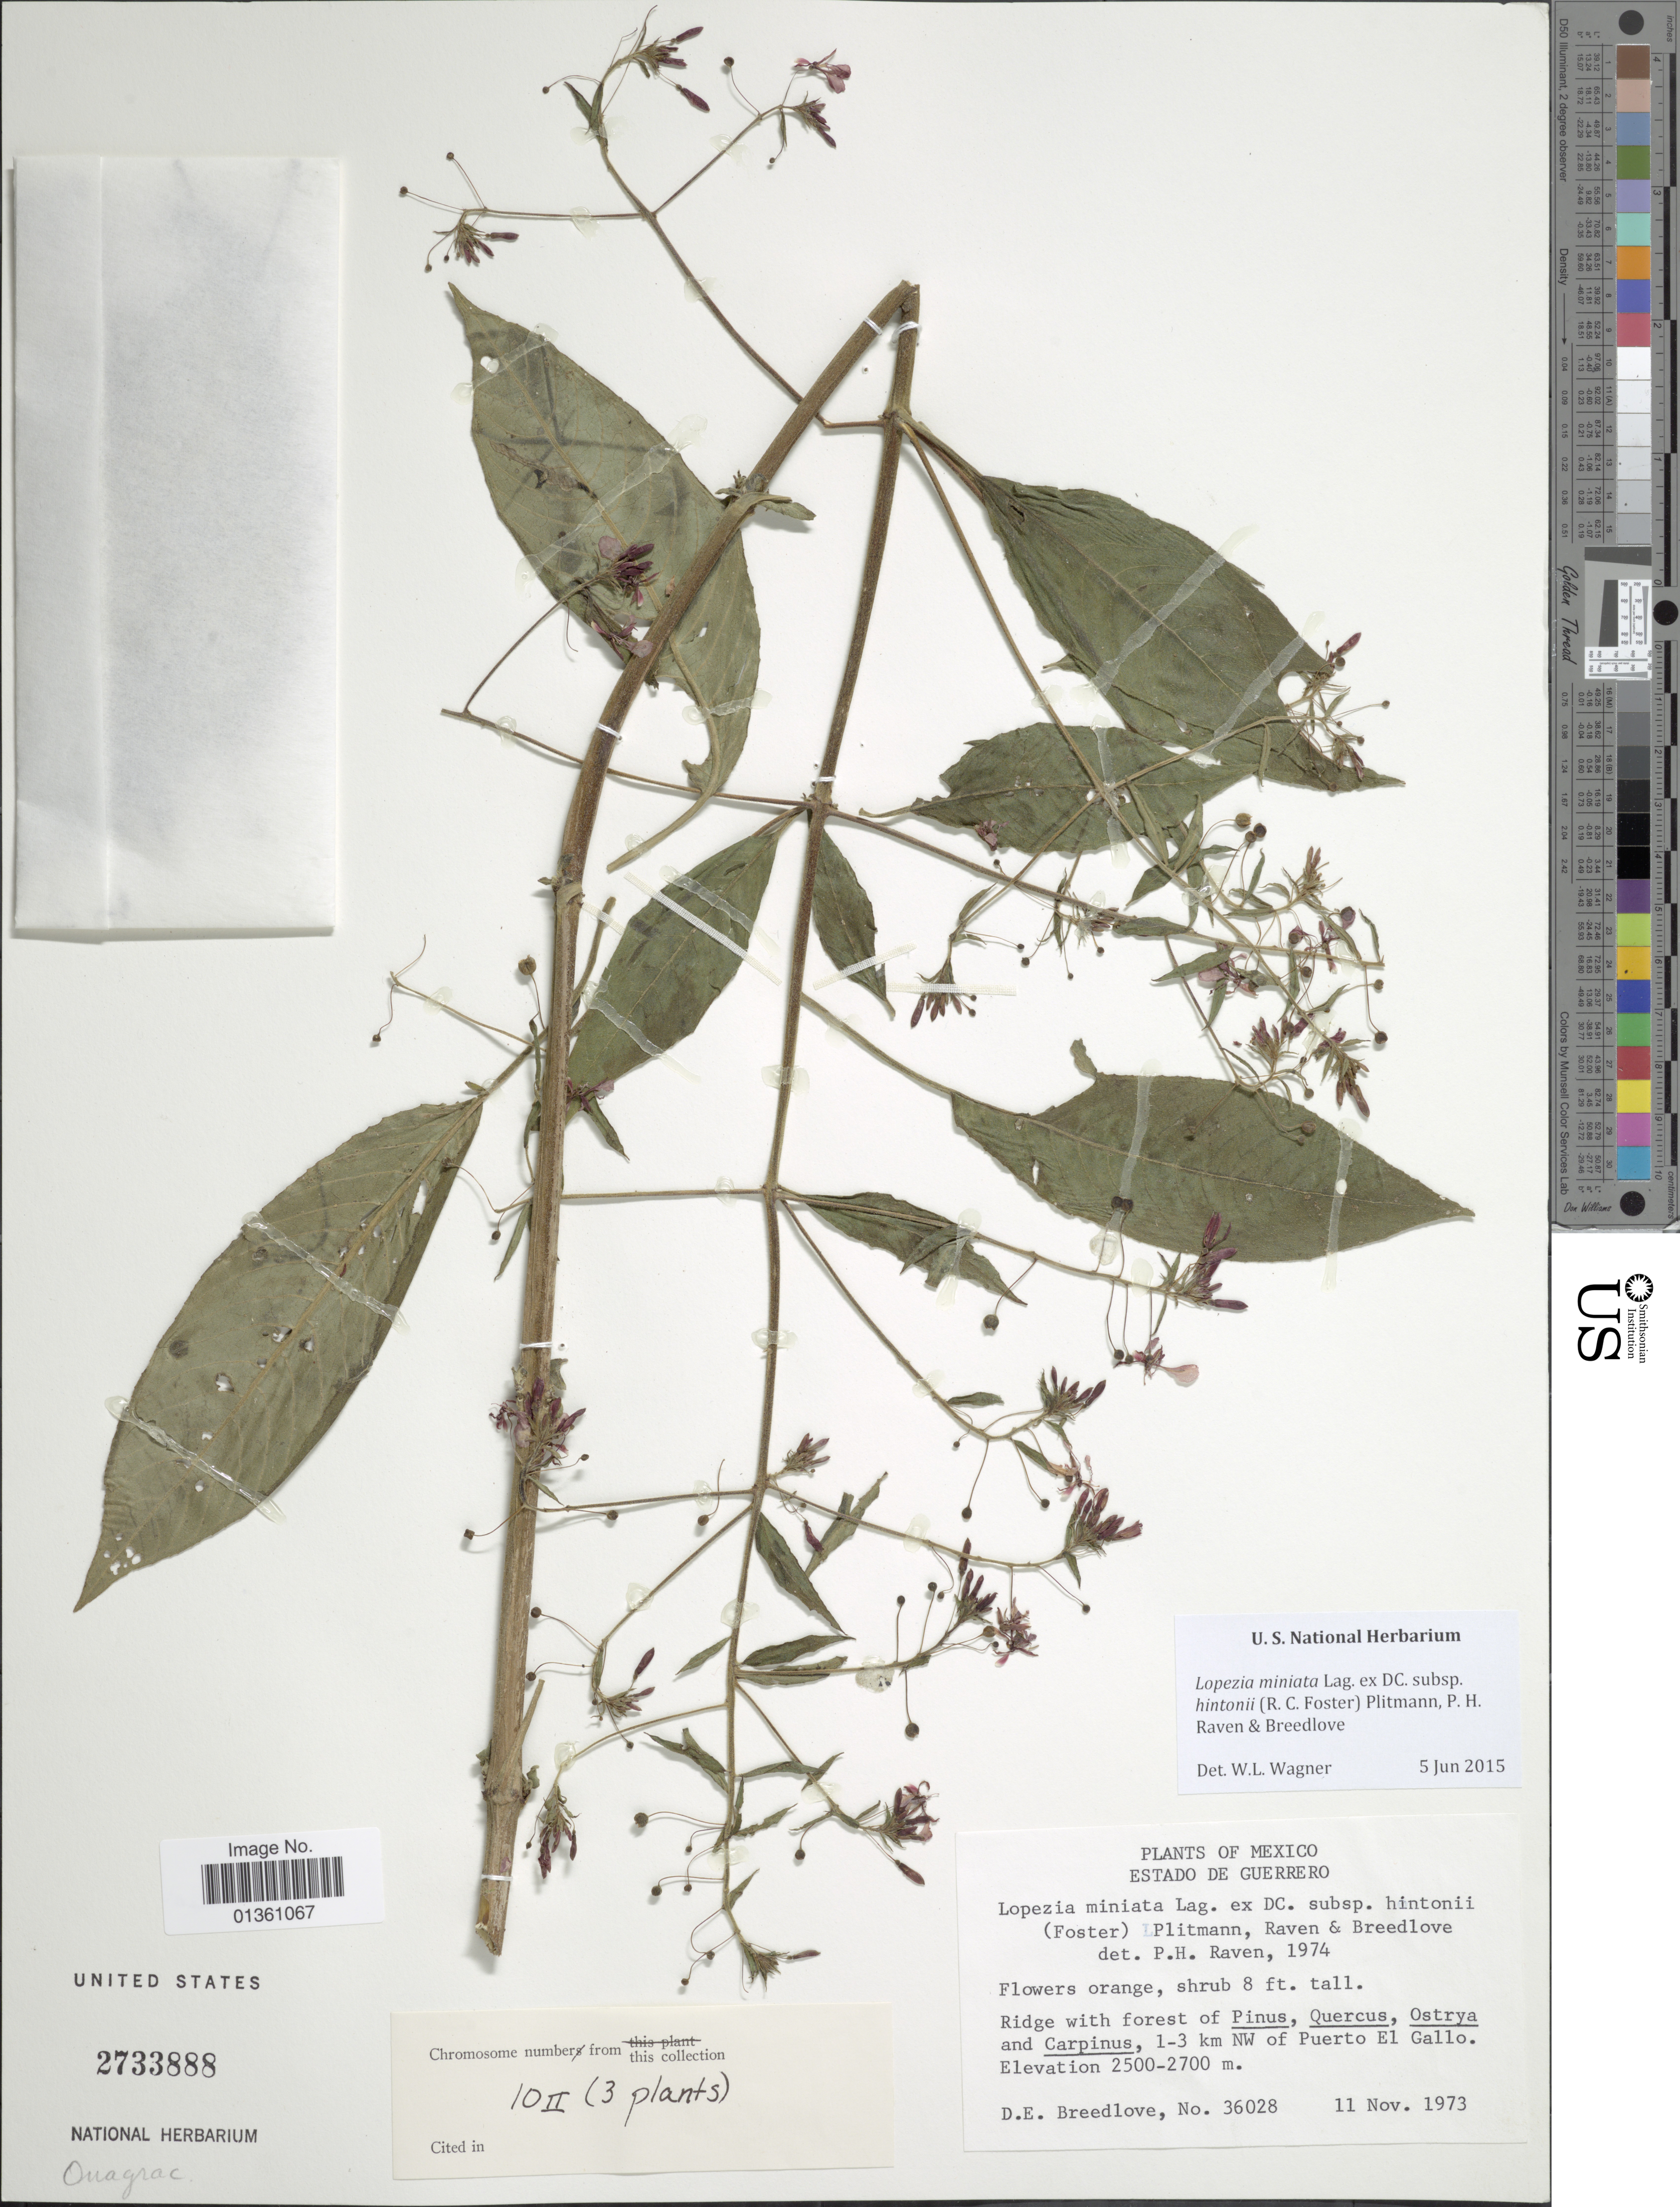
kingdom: Plantae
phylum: Tracheophyta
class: Magnoliopsida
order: Myrtales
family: Onagraceae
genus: Lopezia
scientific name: Lopezia miniata subsp. hintonii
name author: (R.C. Foster) Plitmann et al.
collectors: D. E. Breedlove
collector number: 36028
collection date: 1973-11-11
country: Mexico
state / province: Guerrero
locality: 1-3 km NW of Puerto El Gallo.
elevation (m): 2500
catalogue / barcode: US 2733888